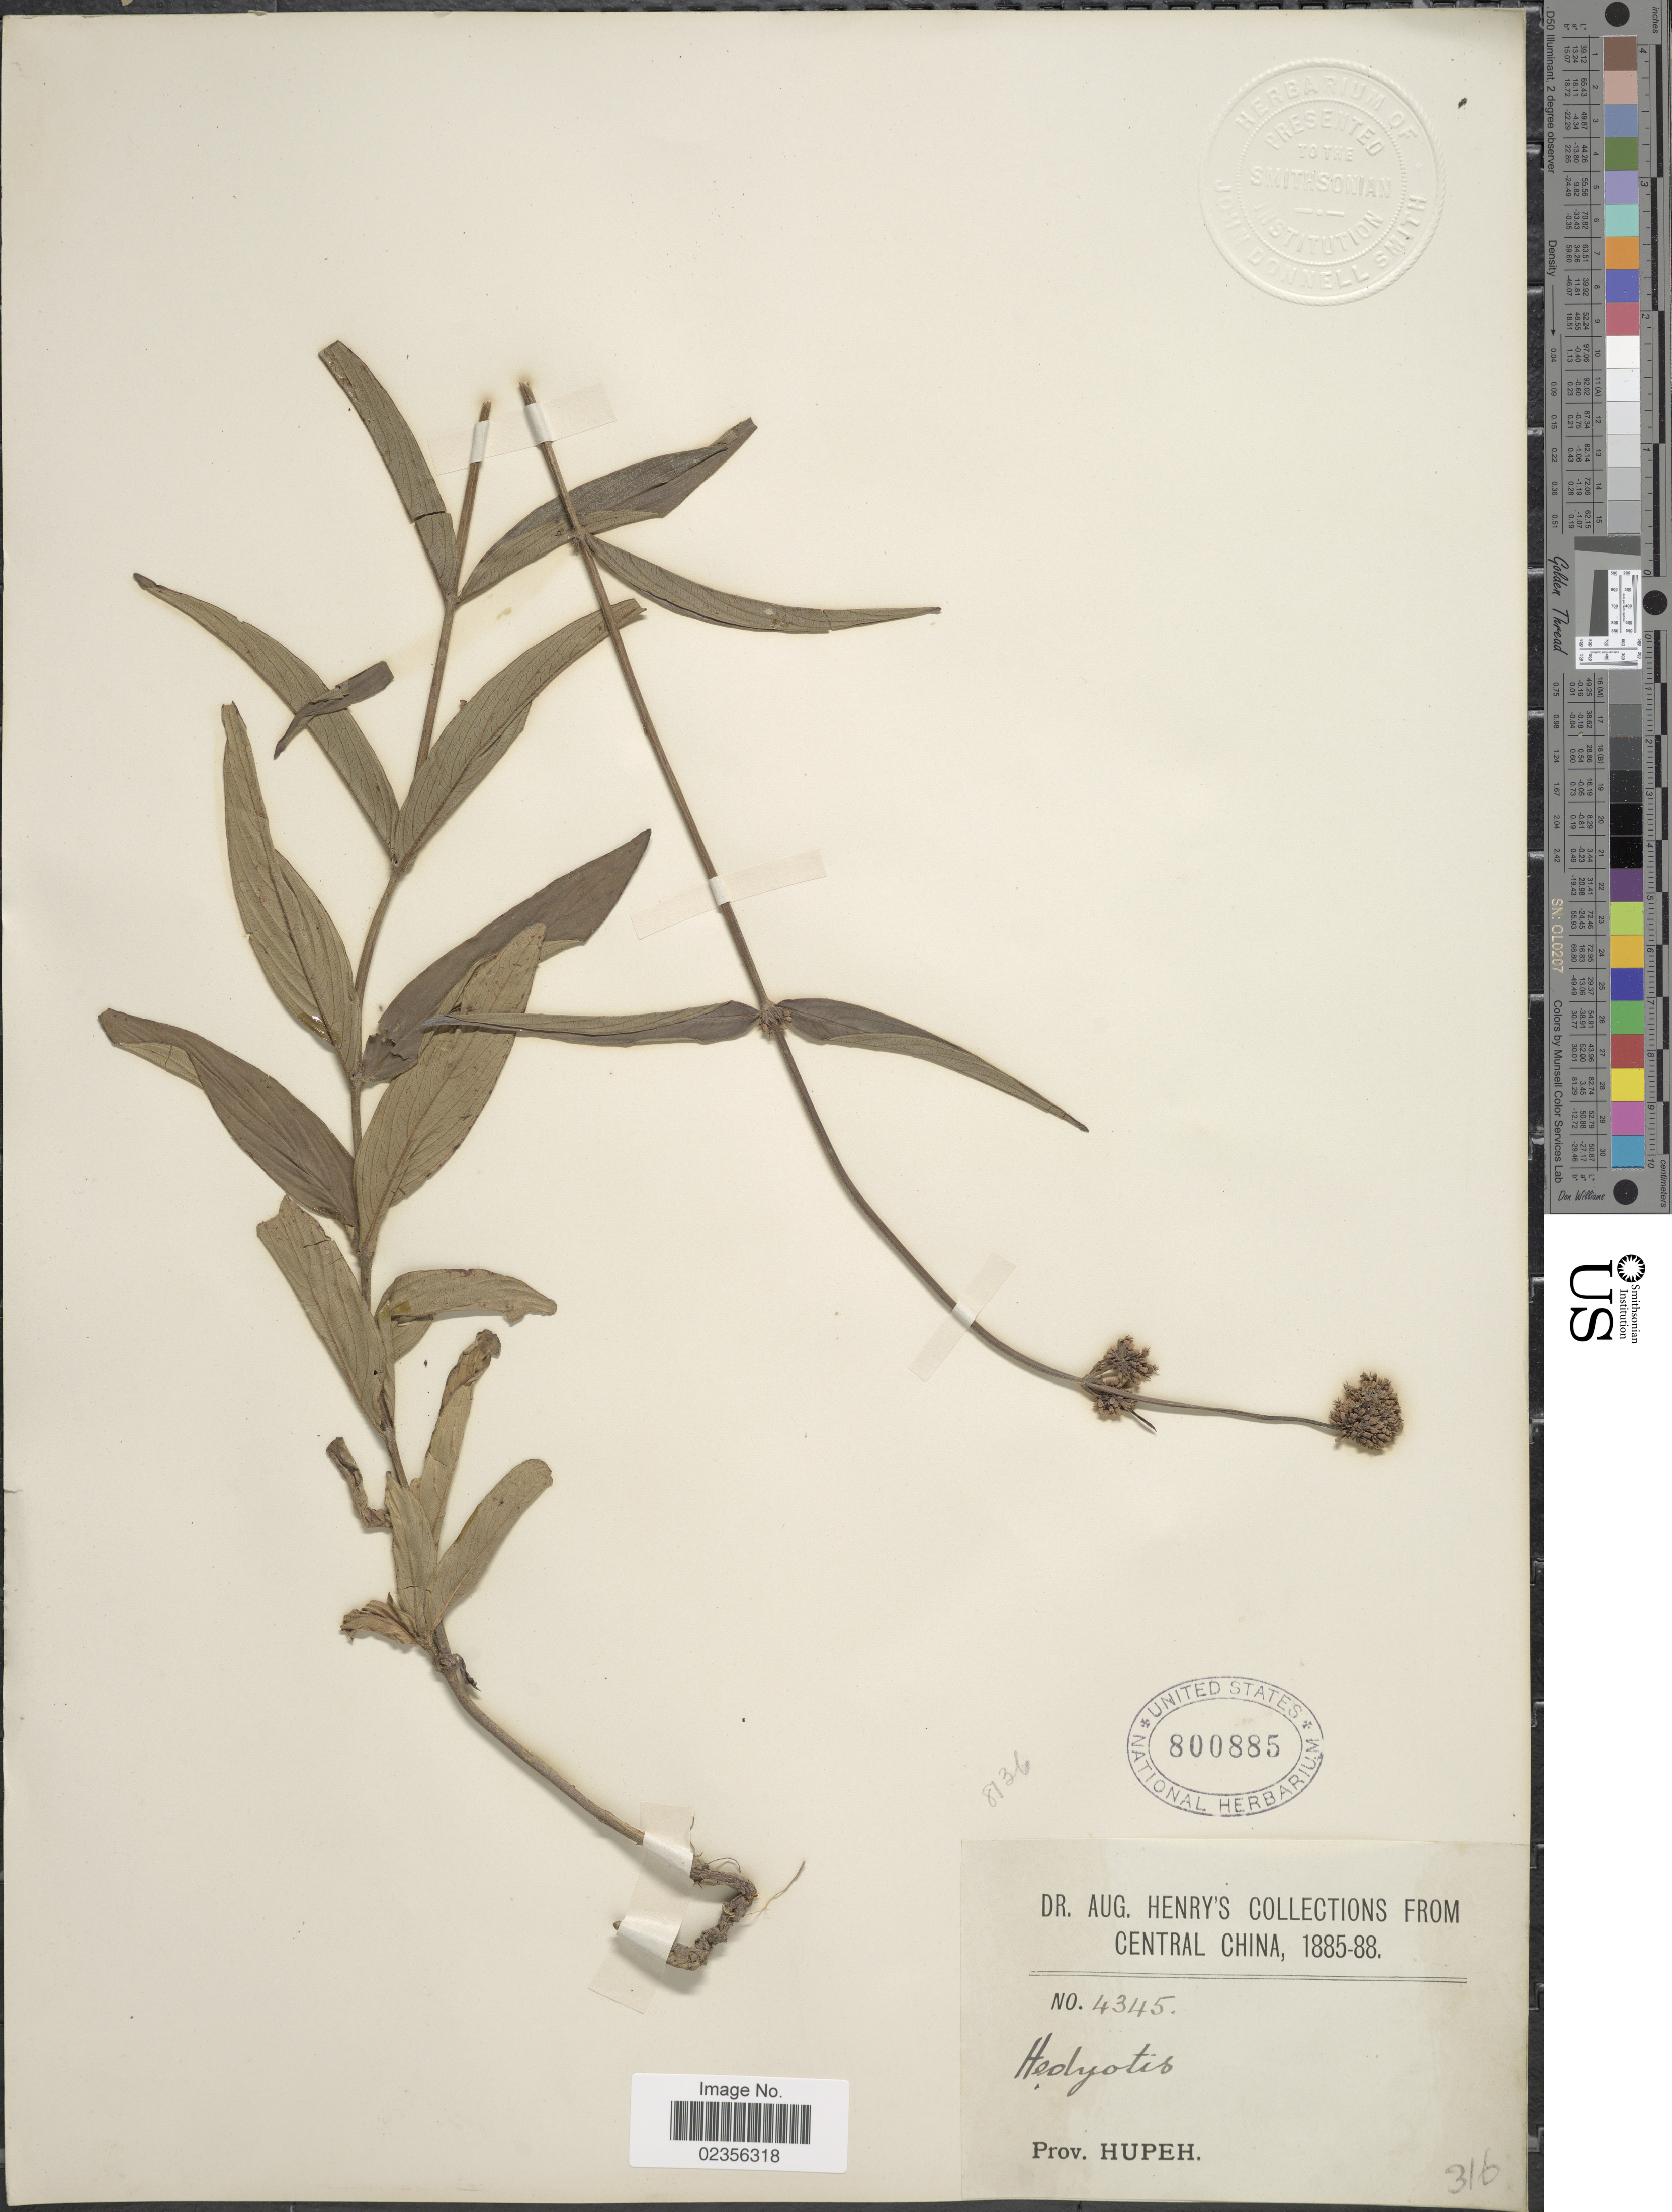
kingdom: Plantae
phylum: Tracheophyta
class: Magnoliopsida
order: Gentianales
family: Rubiaceae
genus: Hedyotis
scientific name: Hedyotis sp.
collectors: A. Henry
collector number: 4345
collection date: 1885/1888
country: China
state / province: Hubei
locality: Central China, Prov. Hupeh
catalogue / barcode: US 800885